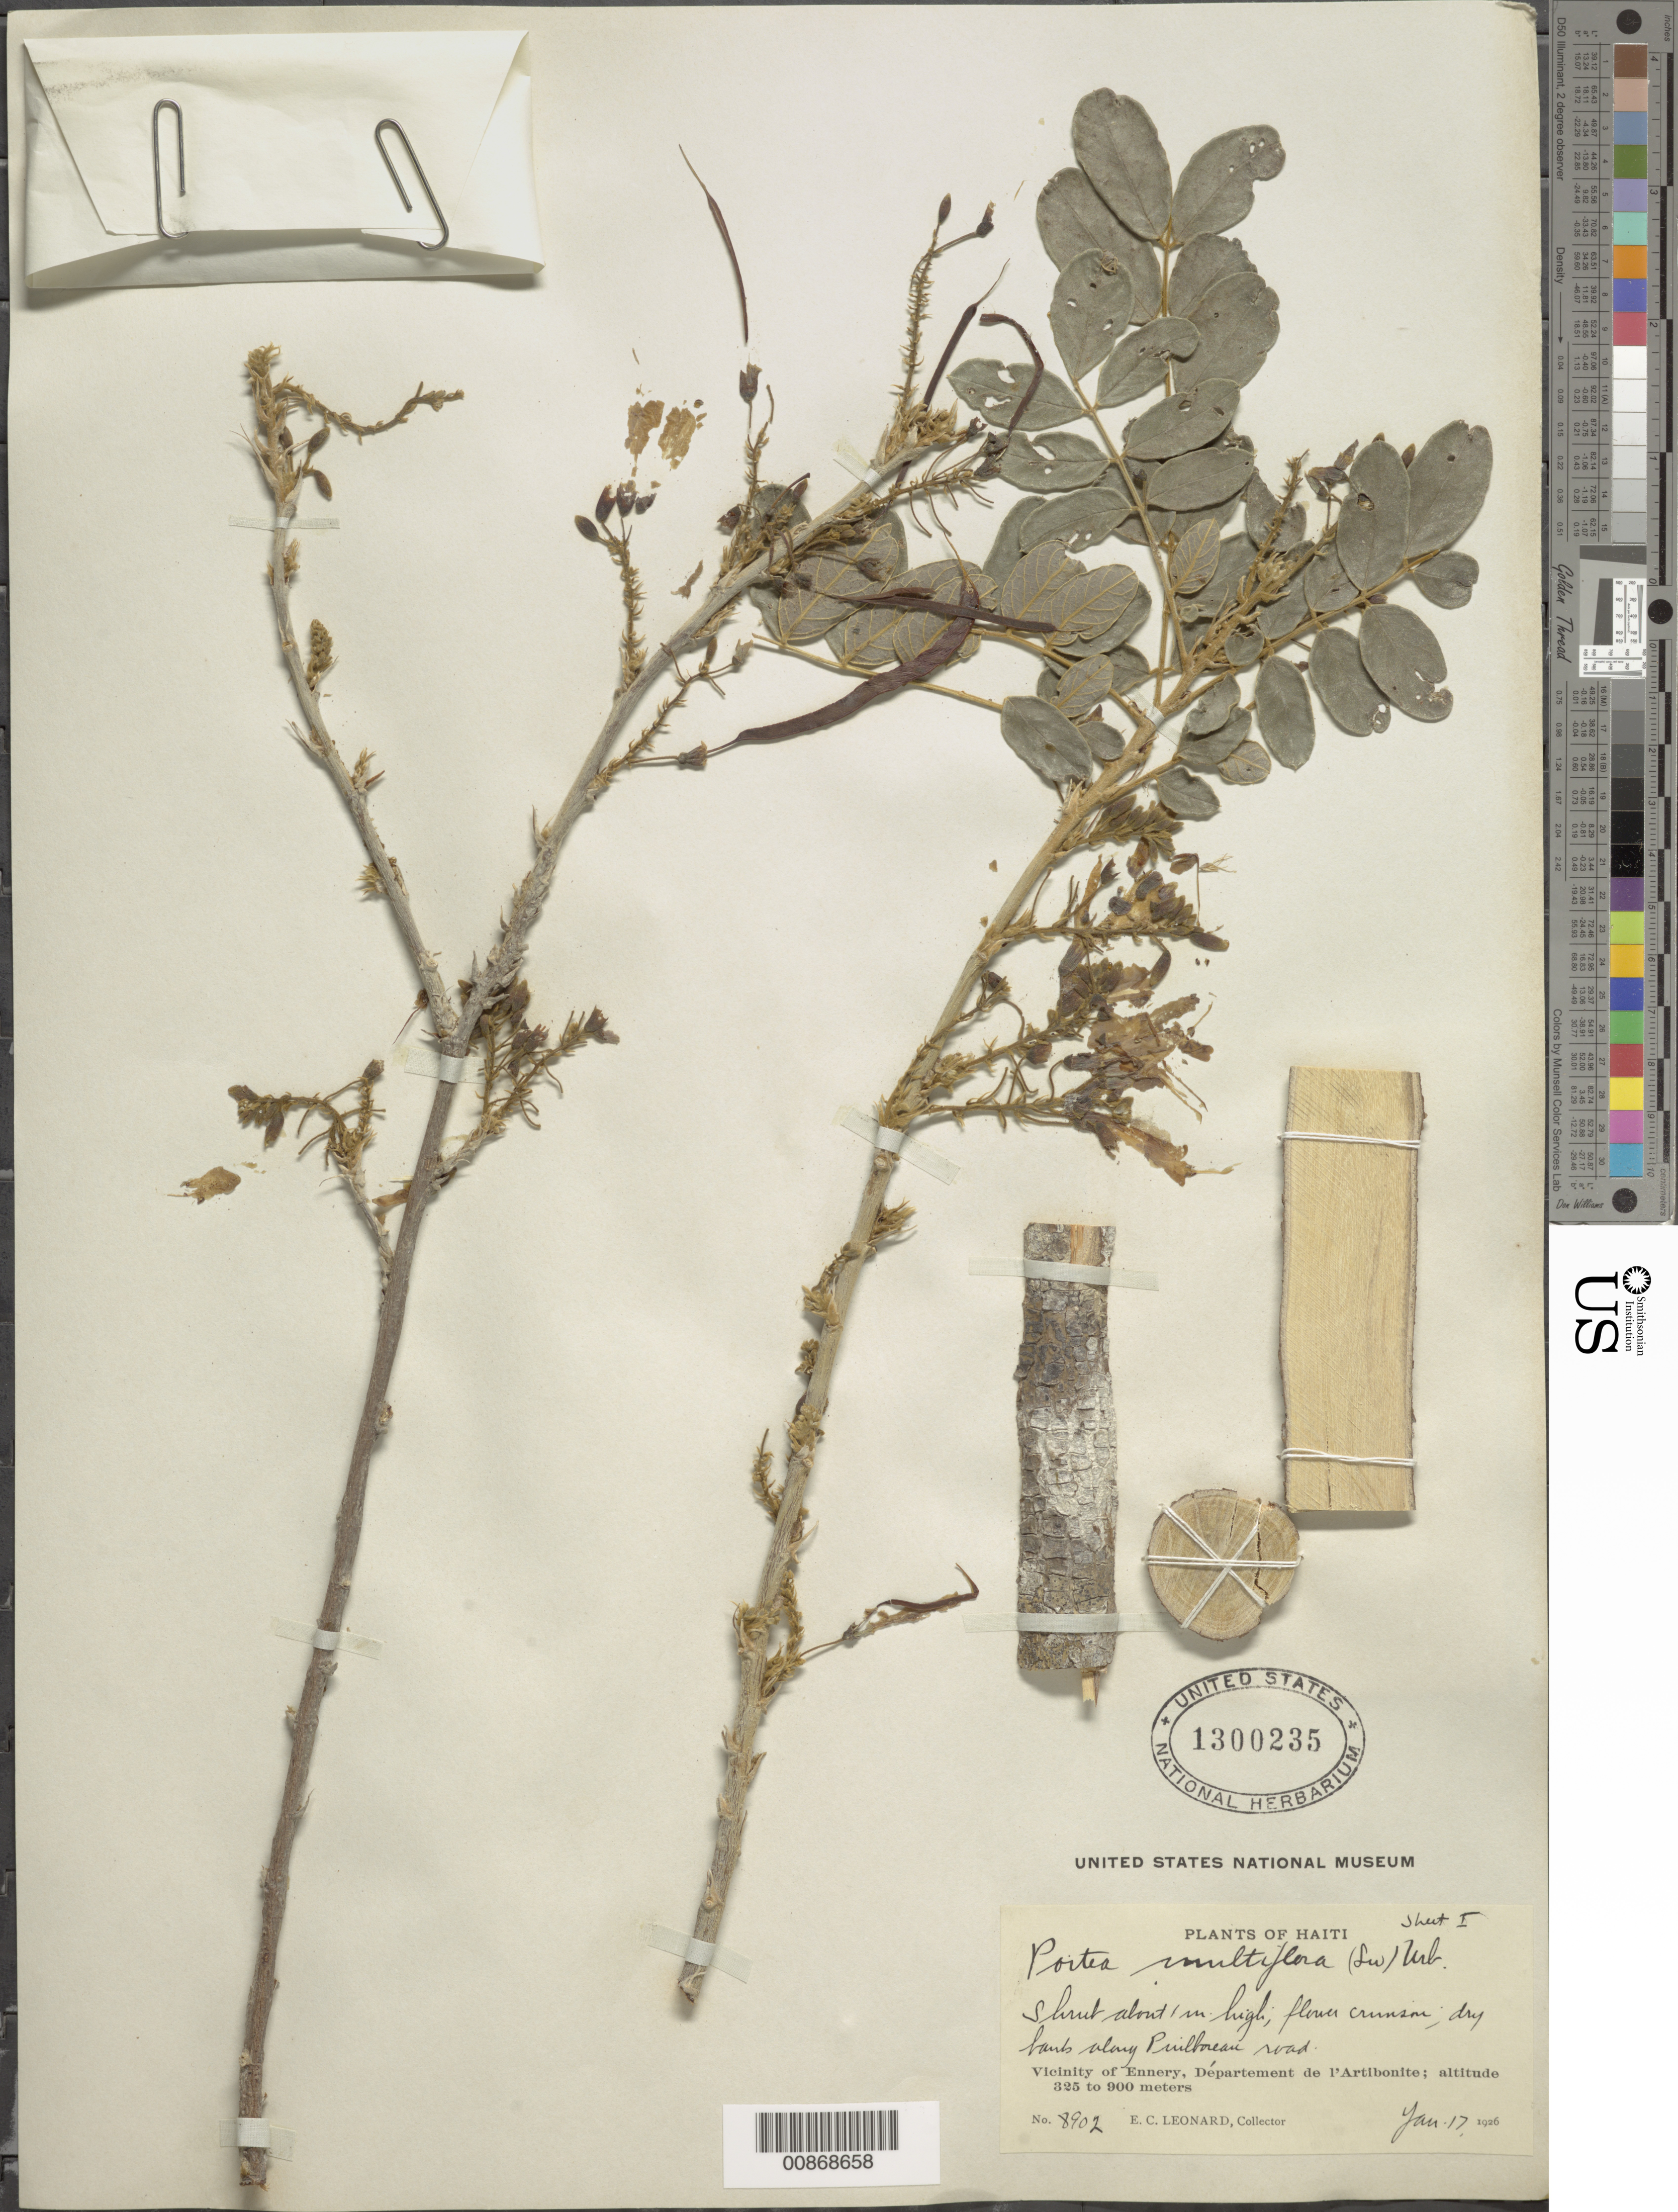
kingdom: Plantae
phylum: Tracheophyta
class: Magnoliopsida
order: Fabales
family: Fabaceae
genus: Poitea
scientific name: Poitea multiflora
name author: (Sw.) Urb.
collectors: E. C. Leonard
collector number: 8902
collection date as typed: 17 Jan 1926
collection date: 1926-01-17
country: Haiti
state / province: Artibonite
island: Hispaniola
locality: Vicinity of Ennery. Along Puilboreau road.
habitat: Dry bank along road.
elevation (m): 325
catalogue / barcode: US 1300235